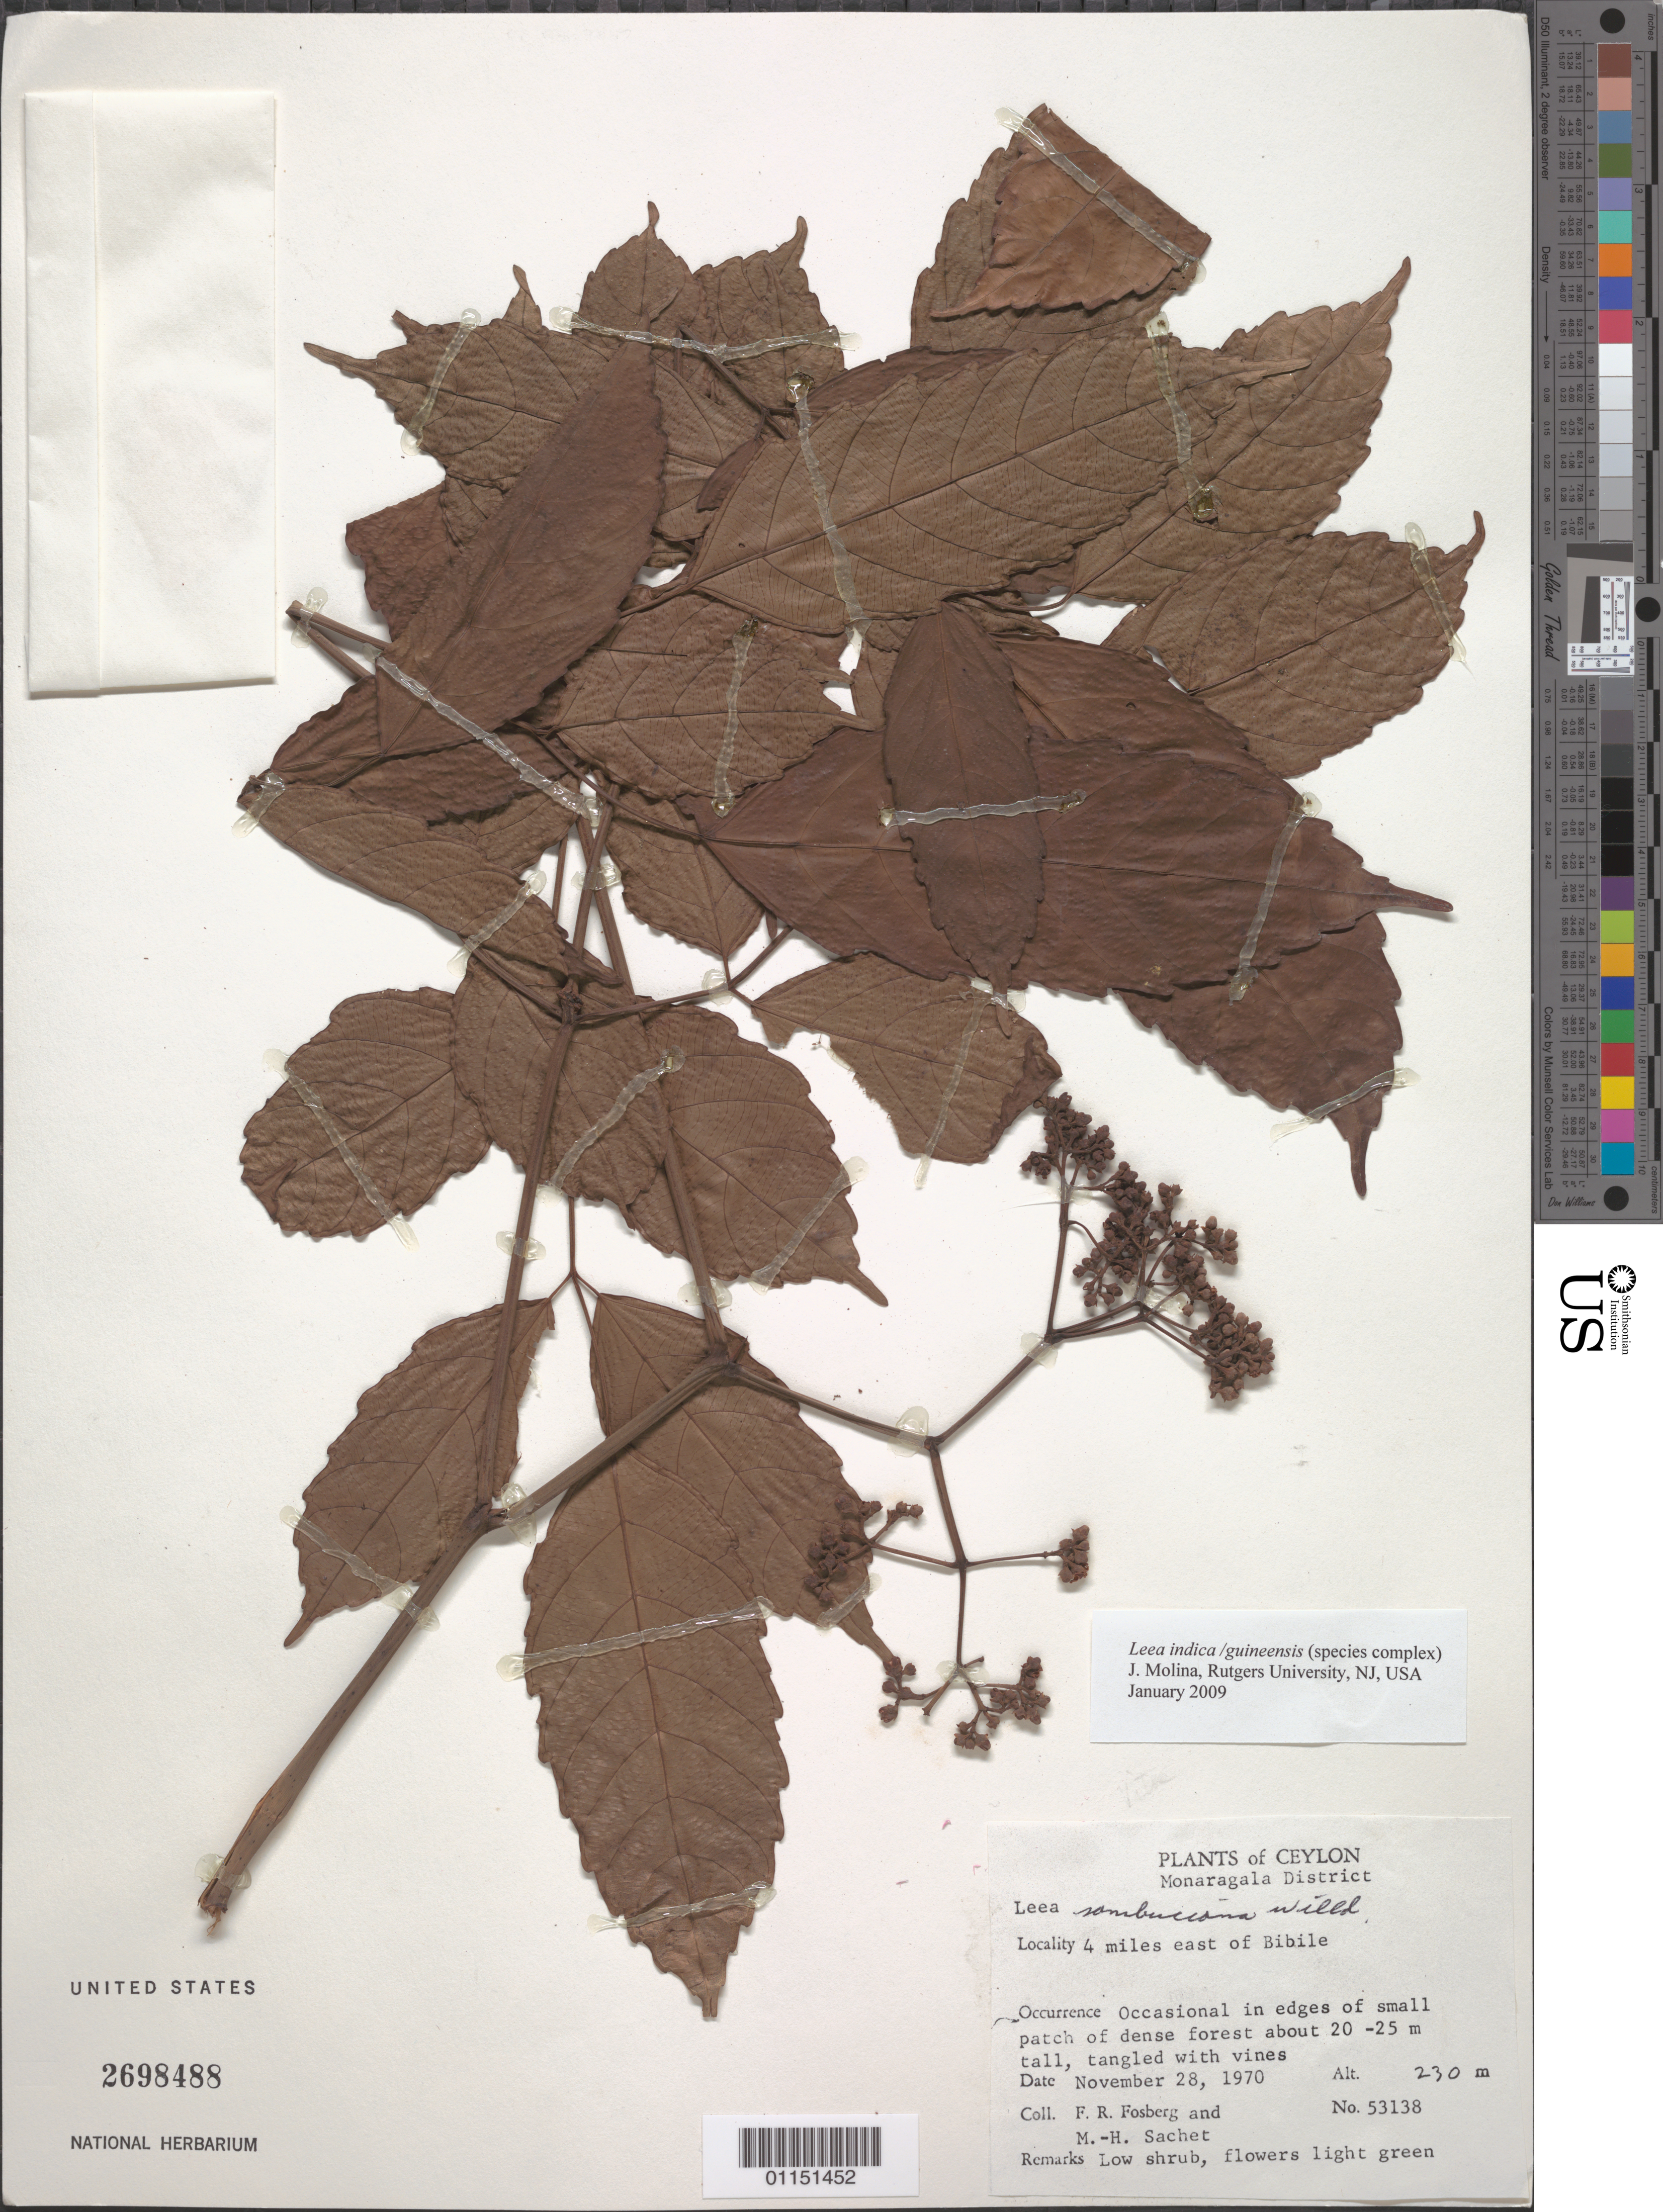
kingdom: Plantae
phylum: Tracheophyta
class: Magnoliopsida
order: Vitales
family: Vitaceae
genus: Leea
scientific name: Leea indica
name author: (Burm. f.) Merr.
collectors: F. R. Fosberg & M.-H. Sachet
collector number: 53138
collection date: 1970-11-28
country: Sri Lanka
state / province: Uva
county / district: Monaragala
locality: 4 mi E of Bibile.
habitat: Occasional in edges of small patch of dense forest, tangled with vines. Low shrub.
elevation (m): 230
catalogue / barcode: US 2698488